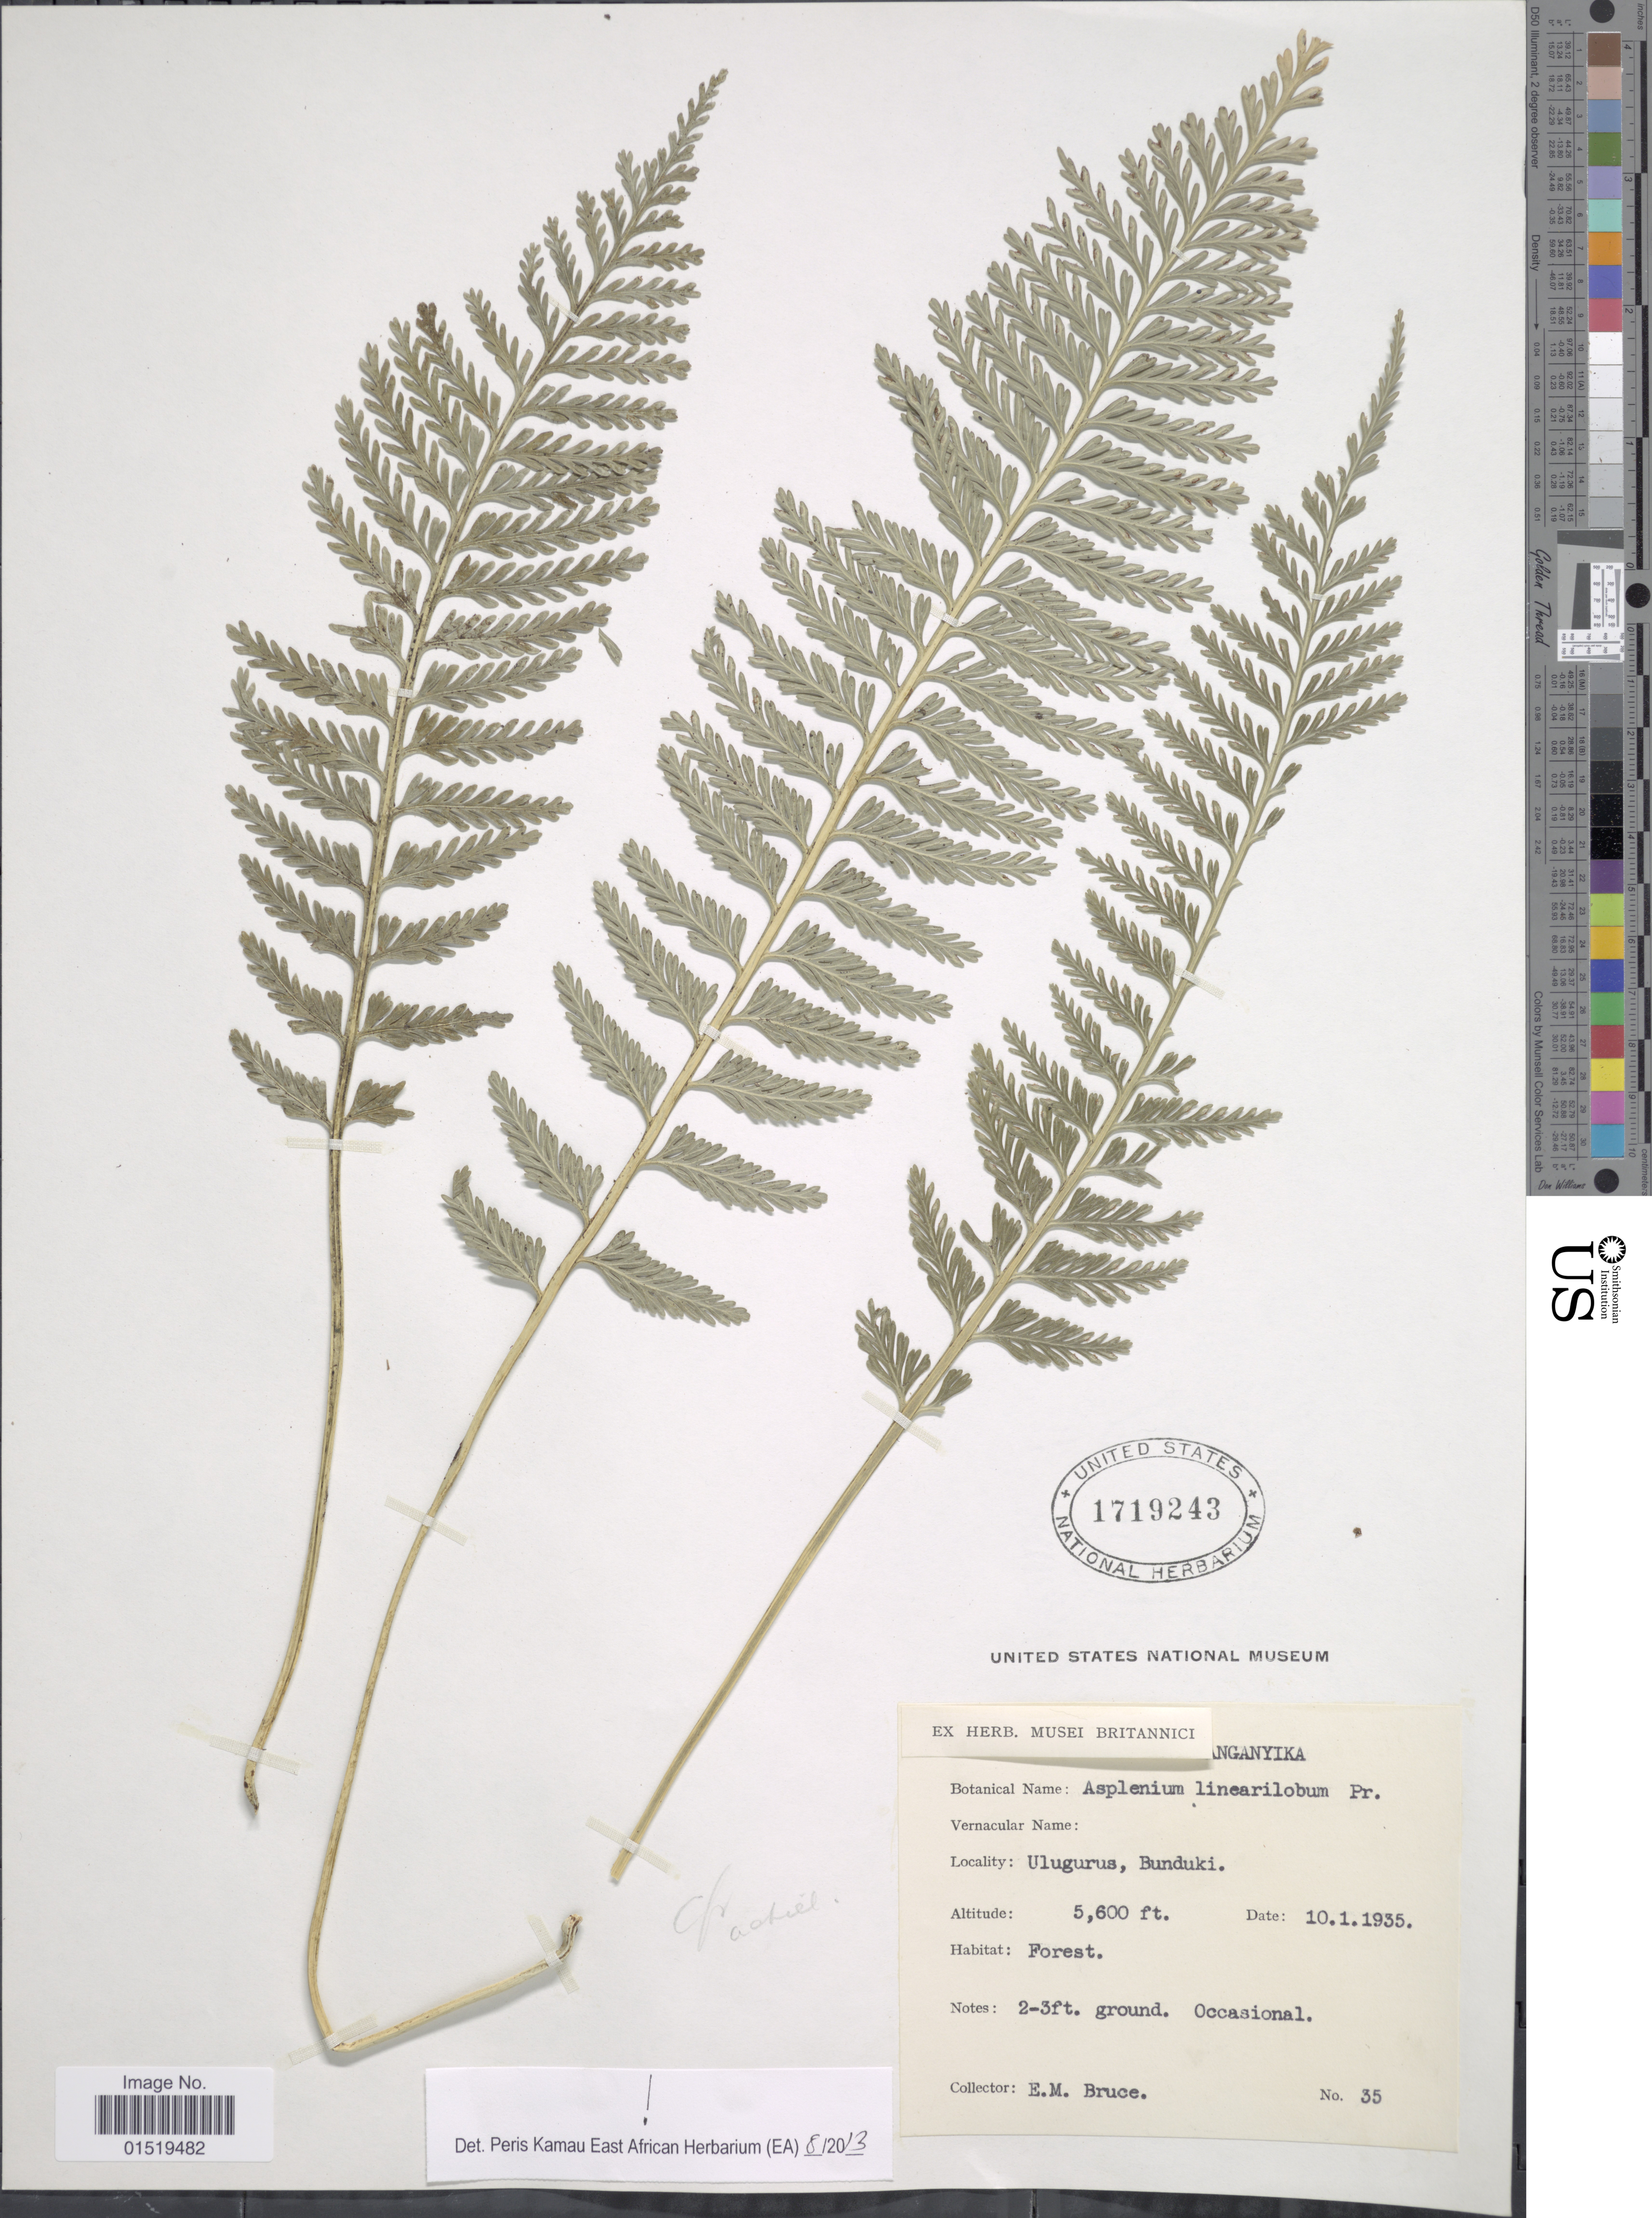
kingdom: Plantae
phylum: Tracheophyta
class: Polypodiopsida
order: Polypodiales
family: Aspleniaceae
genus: Asplenium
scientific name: Asplenium rutifolium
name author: (P.J. Bergius) Kunze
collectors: E. Bruce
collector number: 35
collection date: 1935-01-10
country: Tanzania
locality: Tanganyika. Ulugurus, Bunduki.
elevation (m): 1707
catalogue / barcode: US 1719243